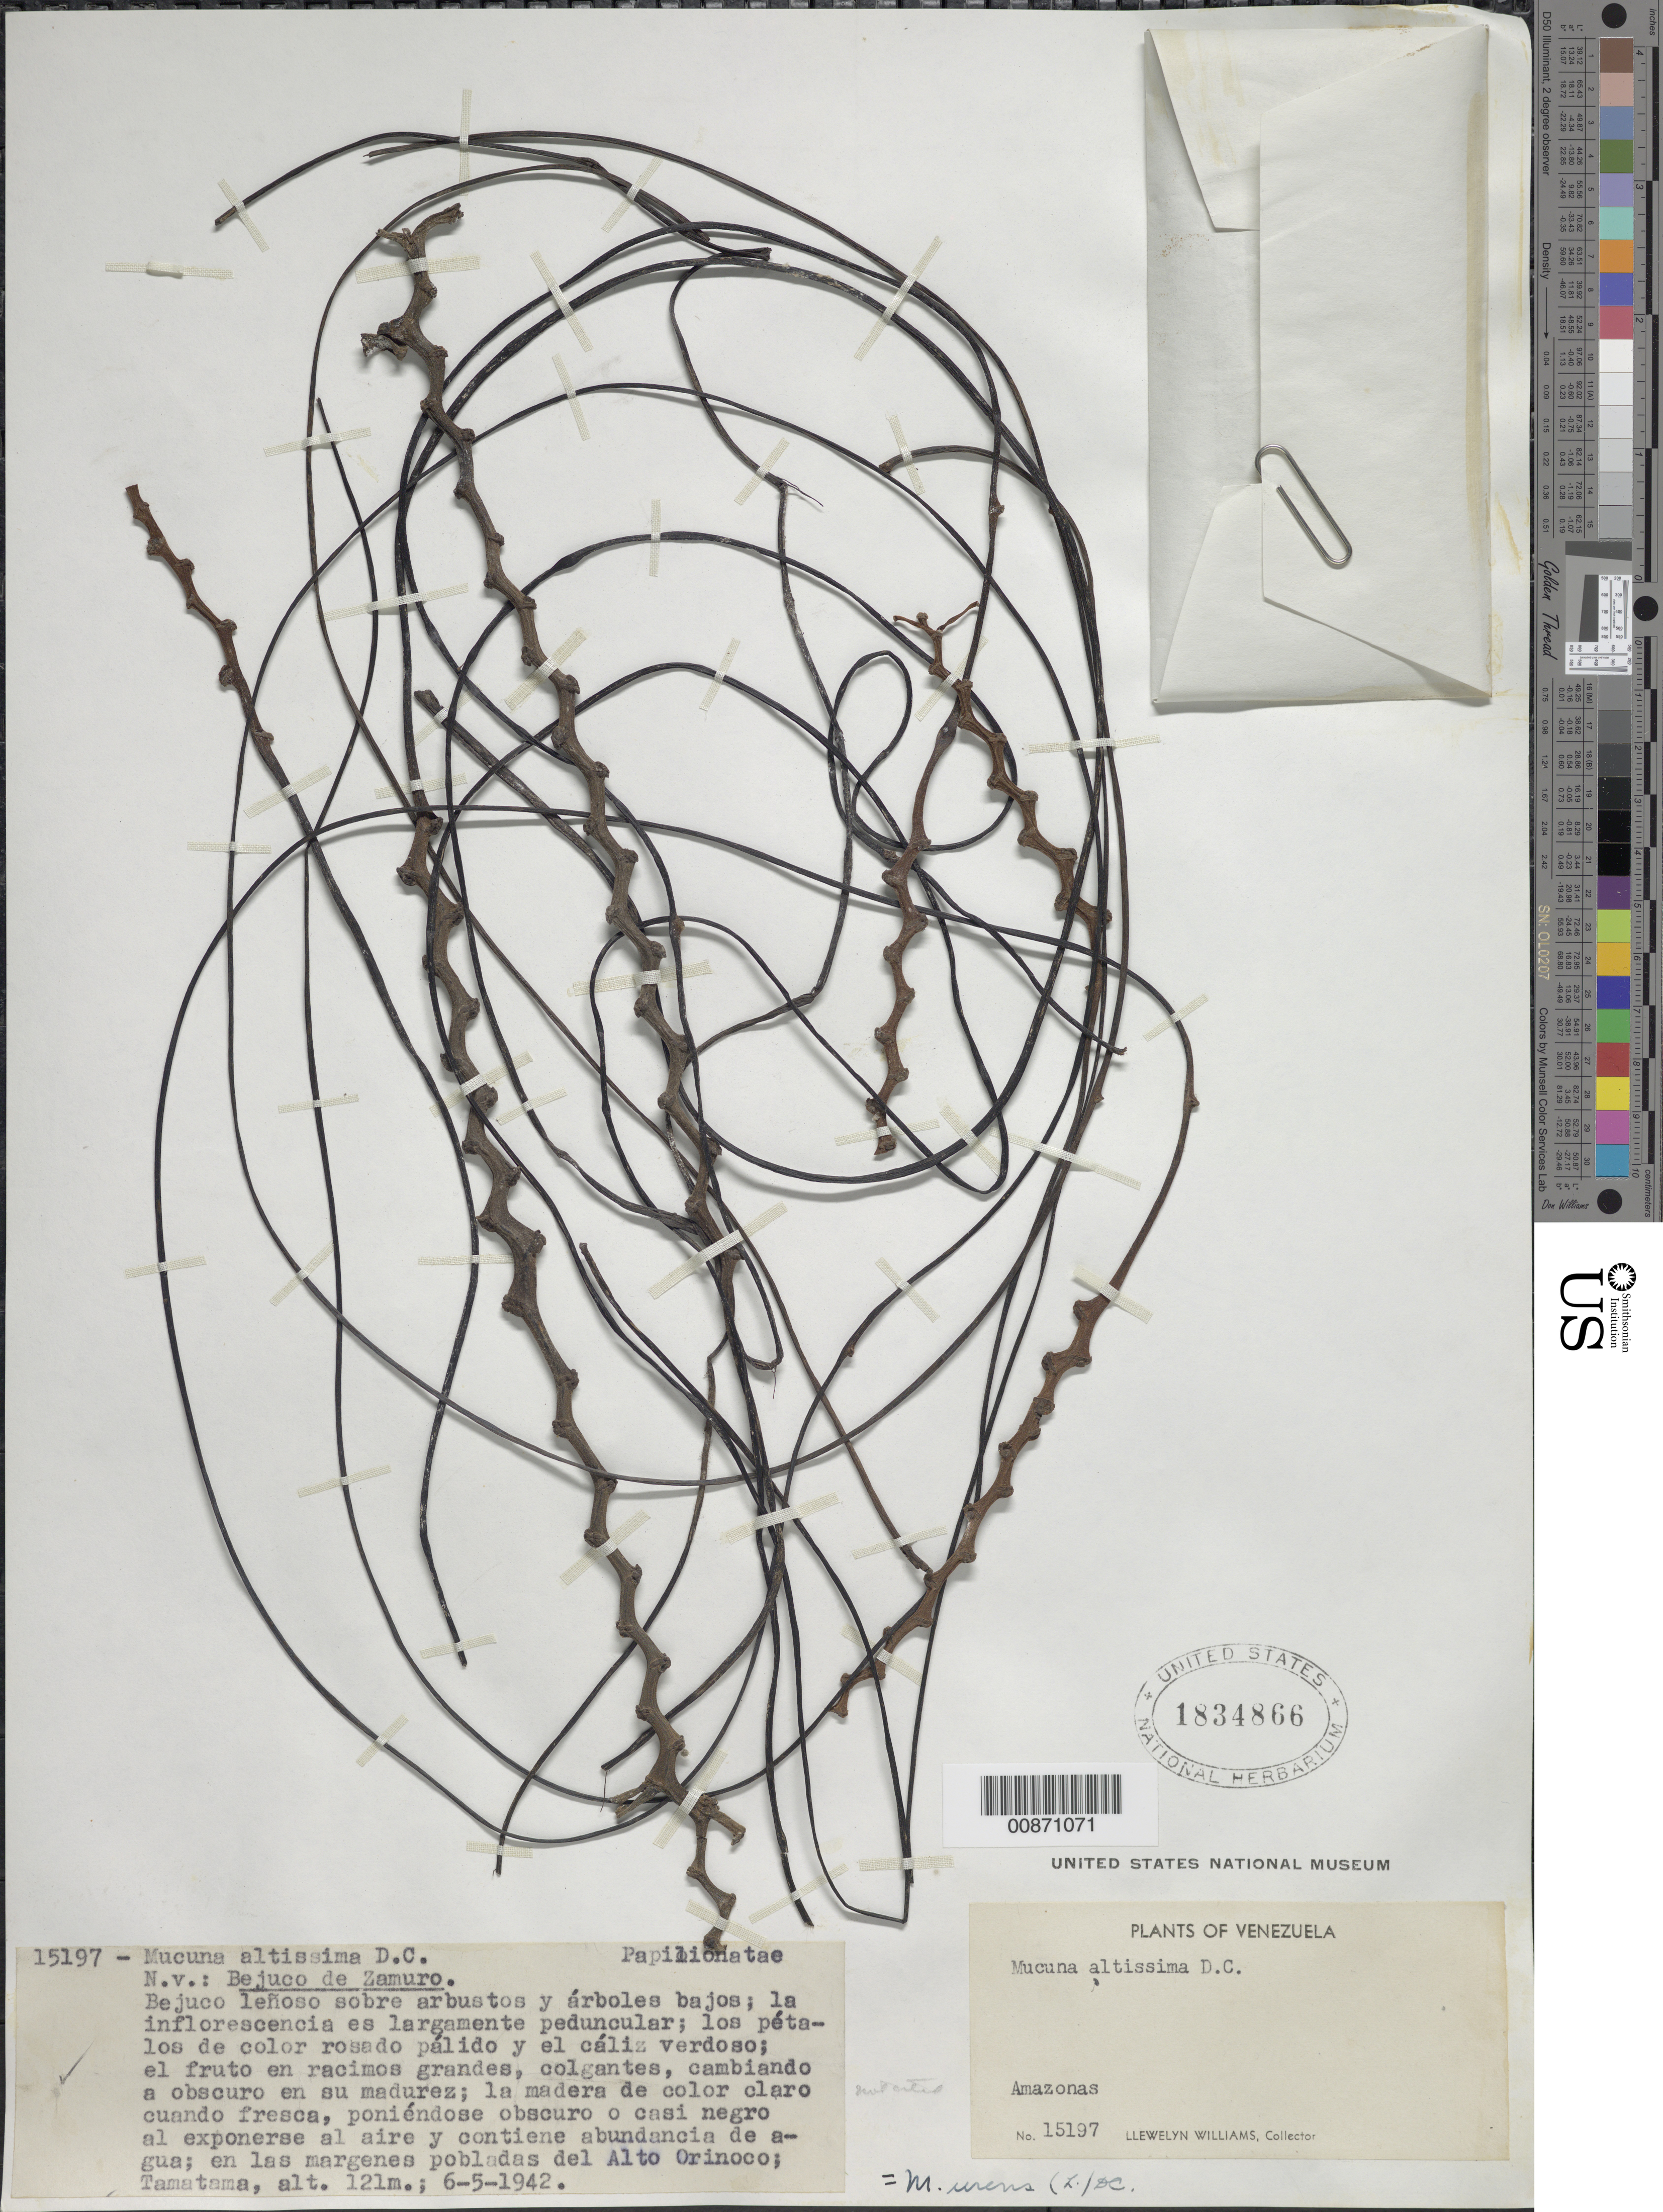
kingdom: Plantae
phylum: Tracheophyta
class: Magnoliopsida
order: Fabales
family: Fabaceae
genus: Mucuna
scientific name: Mucuna urens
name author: (L.) Medik.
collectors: Ll. Williams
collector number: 15197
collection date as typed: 6-May-42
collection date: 1942-05-06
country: Venezuela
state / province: Amazonas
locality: Tamatama, Alto Río Orinoco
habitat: Margenes pobladas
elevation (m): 121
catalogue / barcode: US 1834866